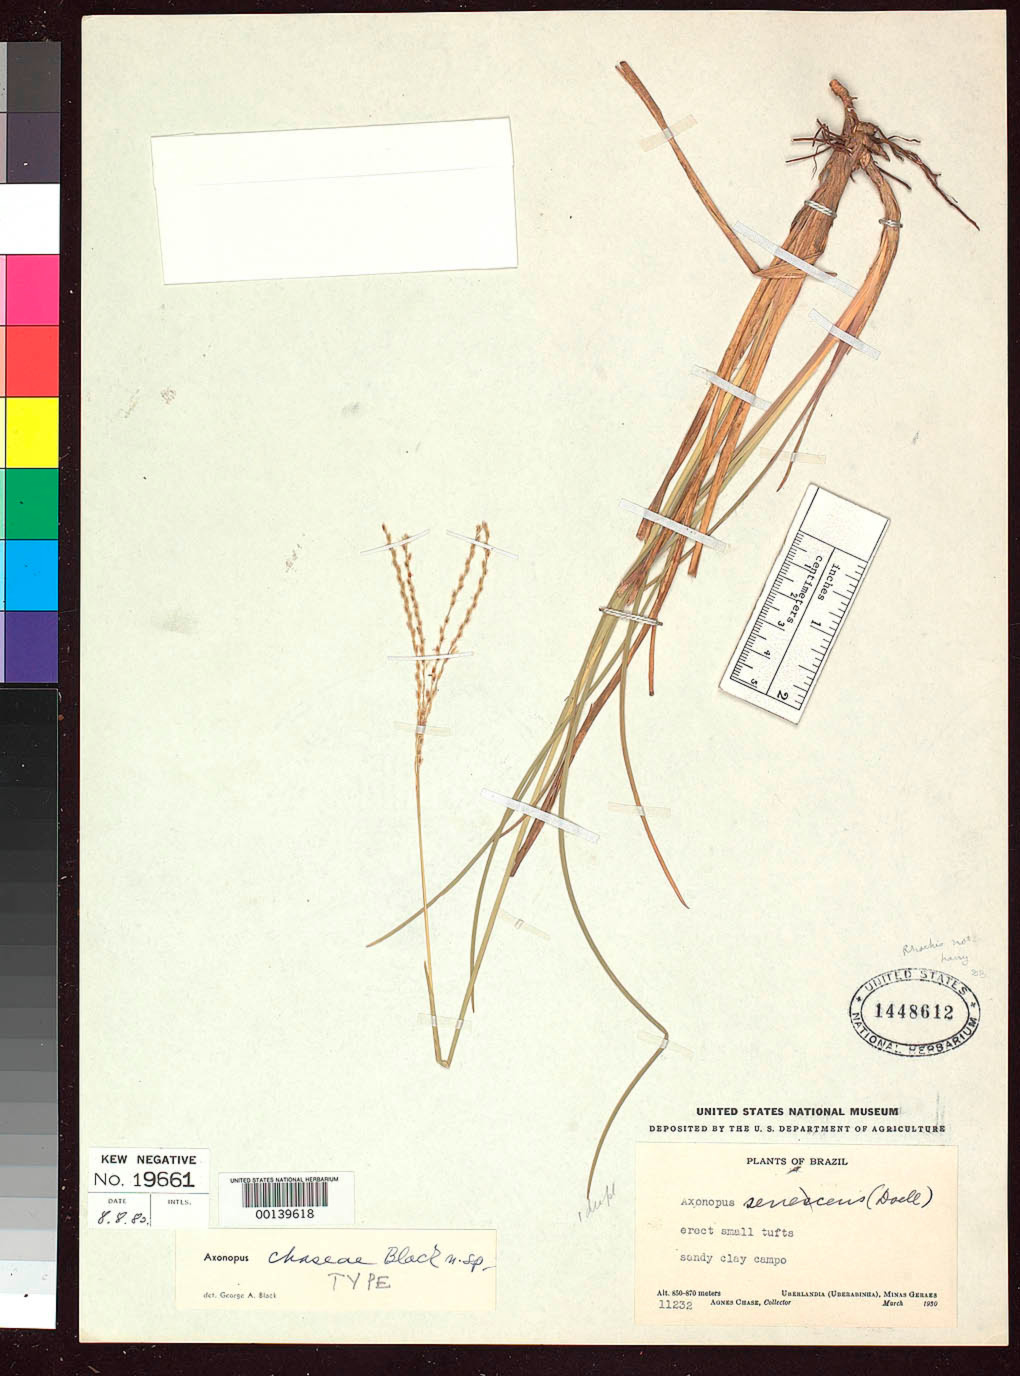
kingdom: Plantae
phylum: Tracheophyta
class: Liliopsida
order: Poales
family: Poaceae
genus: Axonopus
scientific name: Axonopus chaseae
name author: G.A. Black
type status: Holotype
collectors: A. Chase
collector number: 11232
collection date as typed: Mar 1930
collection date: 1930-03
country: Brazil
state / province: Minas Gerais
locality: Uberlandia, Uberabinha.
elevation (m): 850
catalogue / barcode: US 1448612